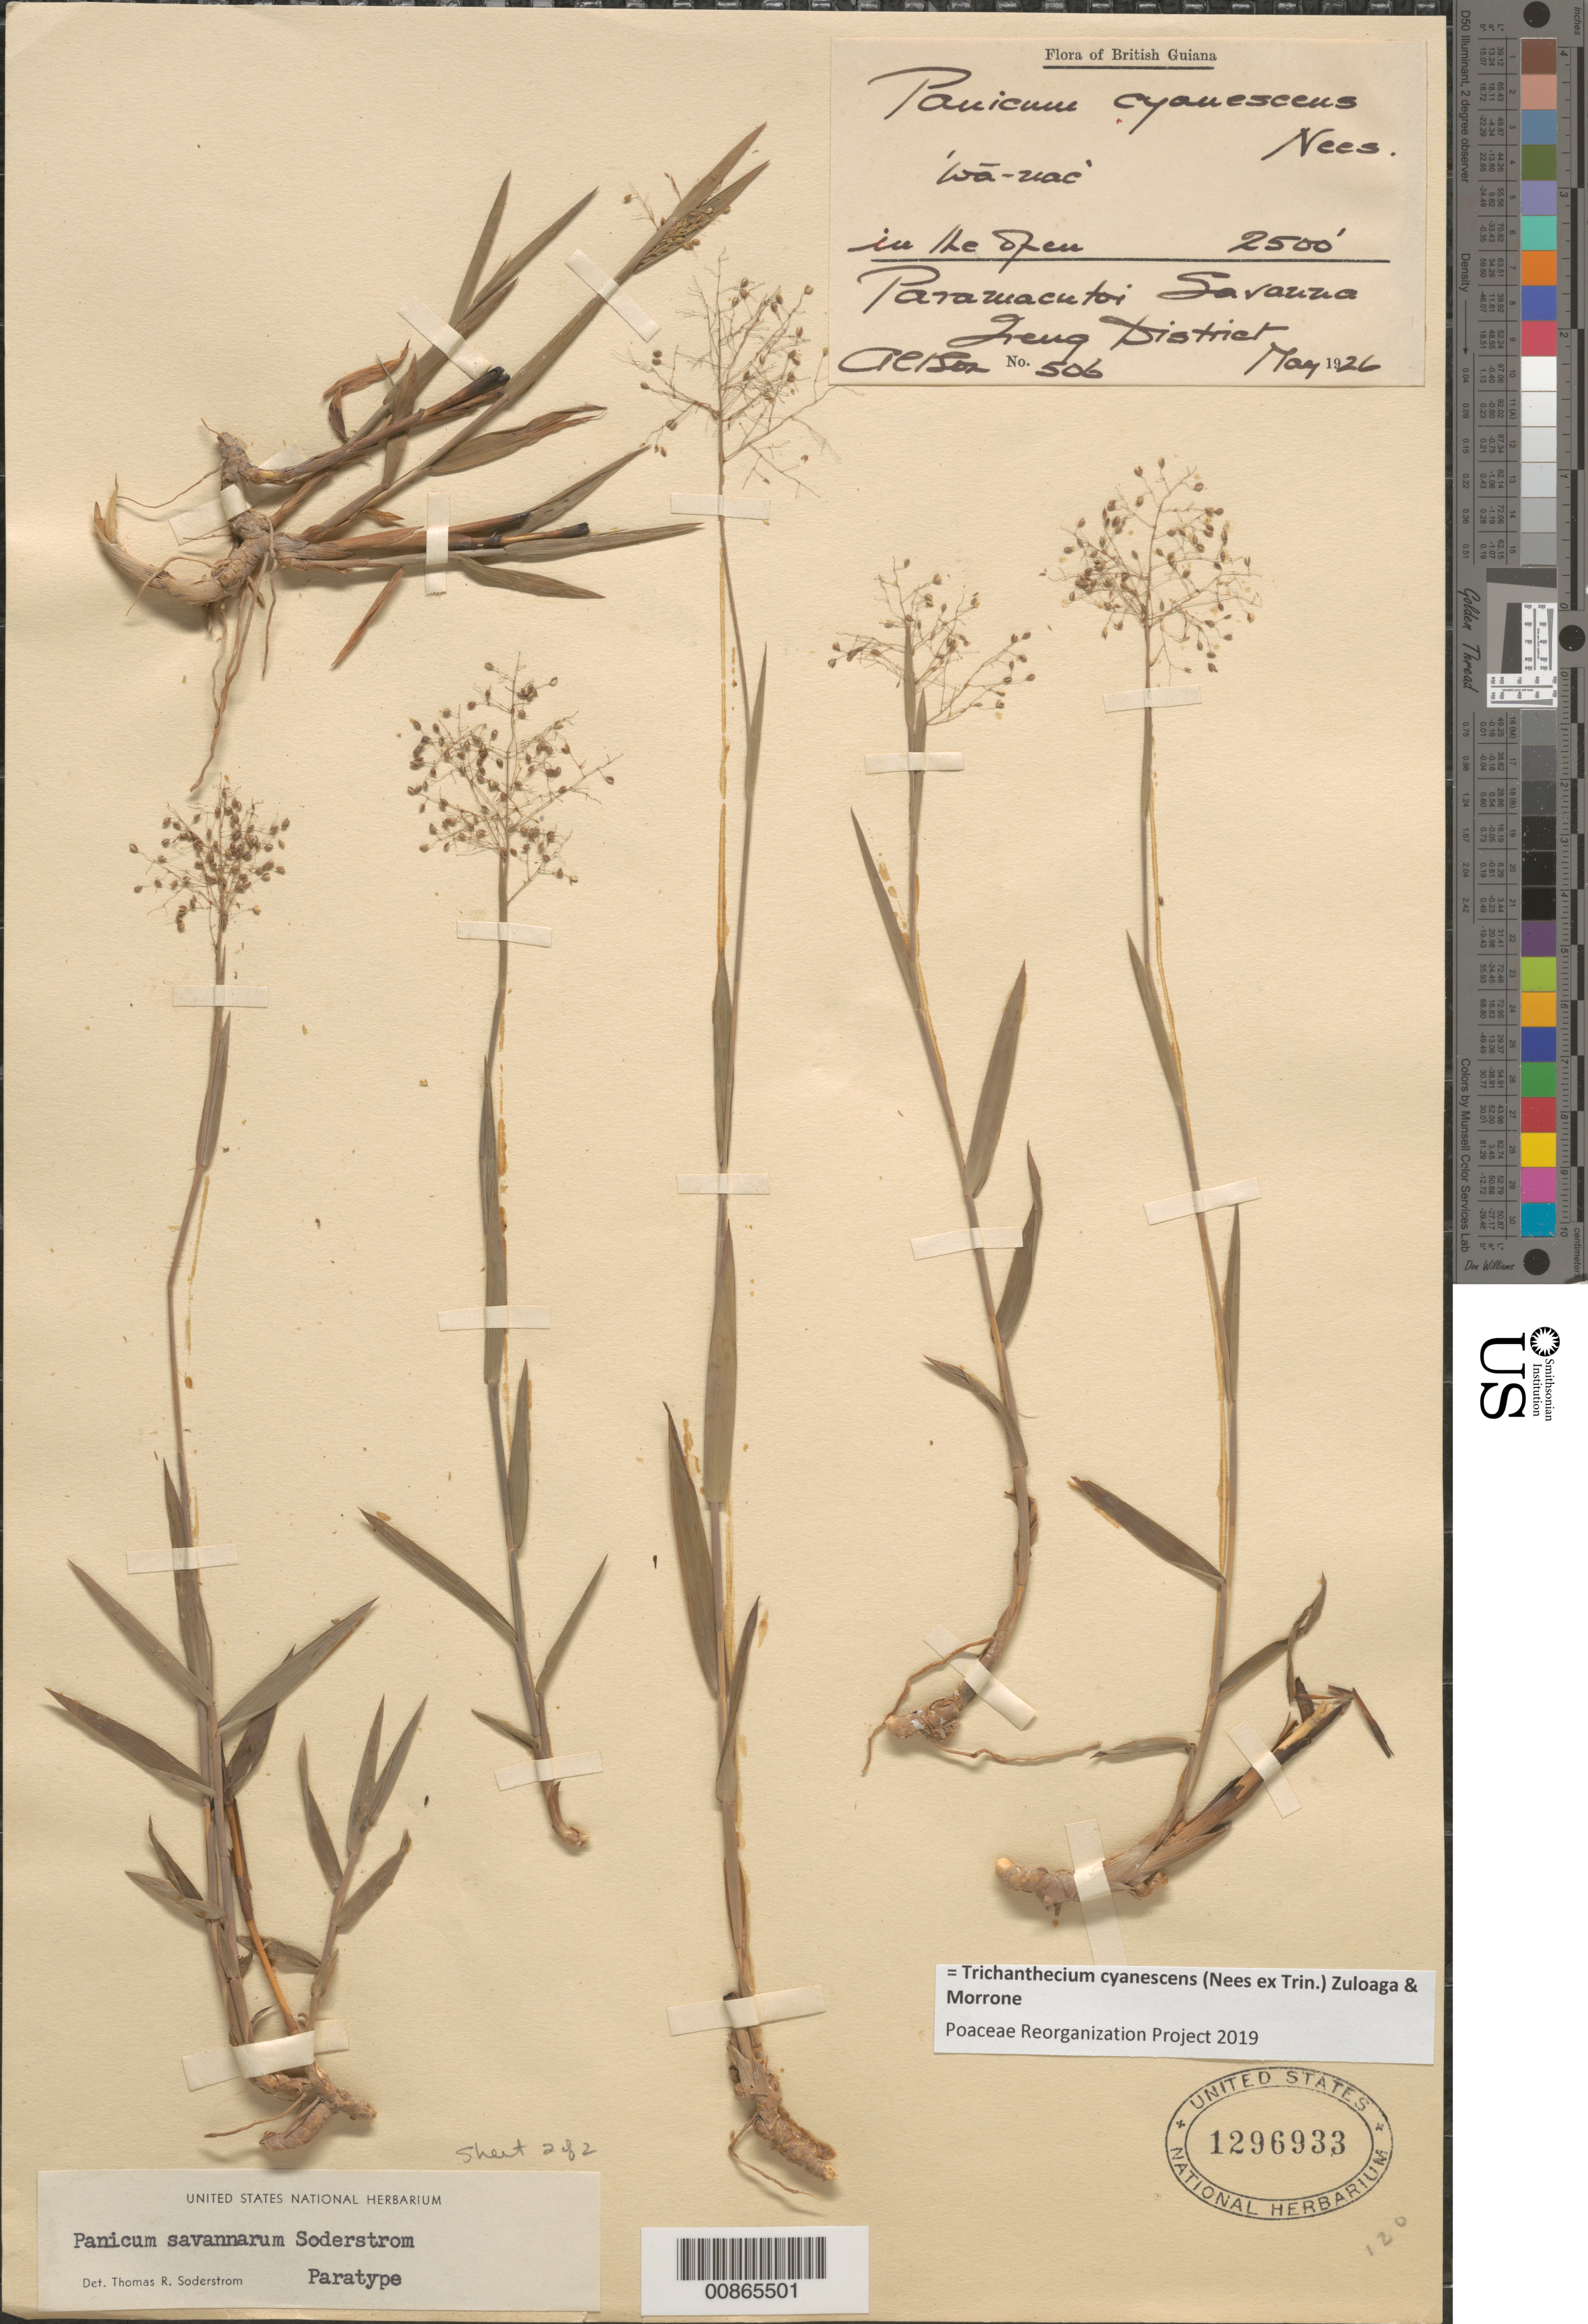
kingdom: Plantae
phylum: Tracheophyta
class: Liliopsida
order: Poales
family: Poaceae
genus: Trichanthecium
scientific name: Trichanthecium cyanescens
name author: (Nees ex Trin.) Zuloaga & Morrone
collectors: Aerson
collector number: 506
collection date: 1926-05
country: Guyana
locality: British Guiana. In Ile Sfeu. Parawacutoi Savanna. Zeng District.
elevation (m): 762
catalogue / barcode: US 1296933